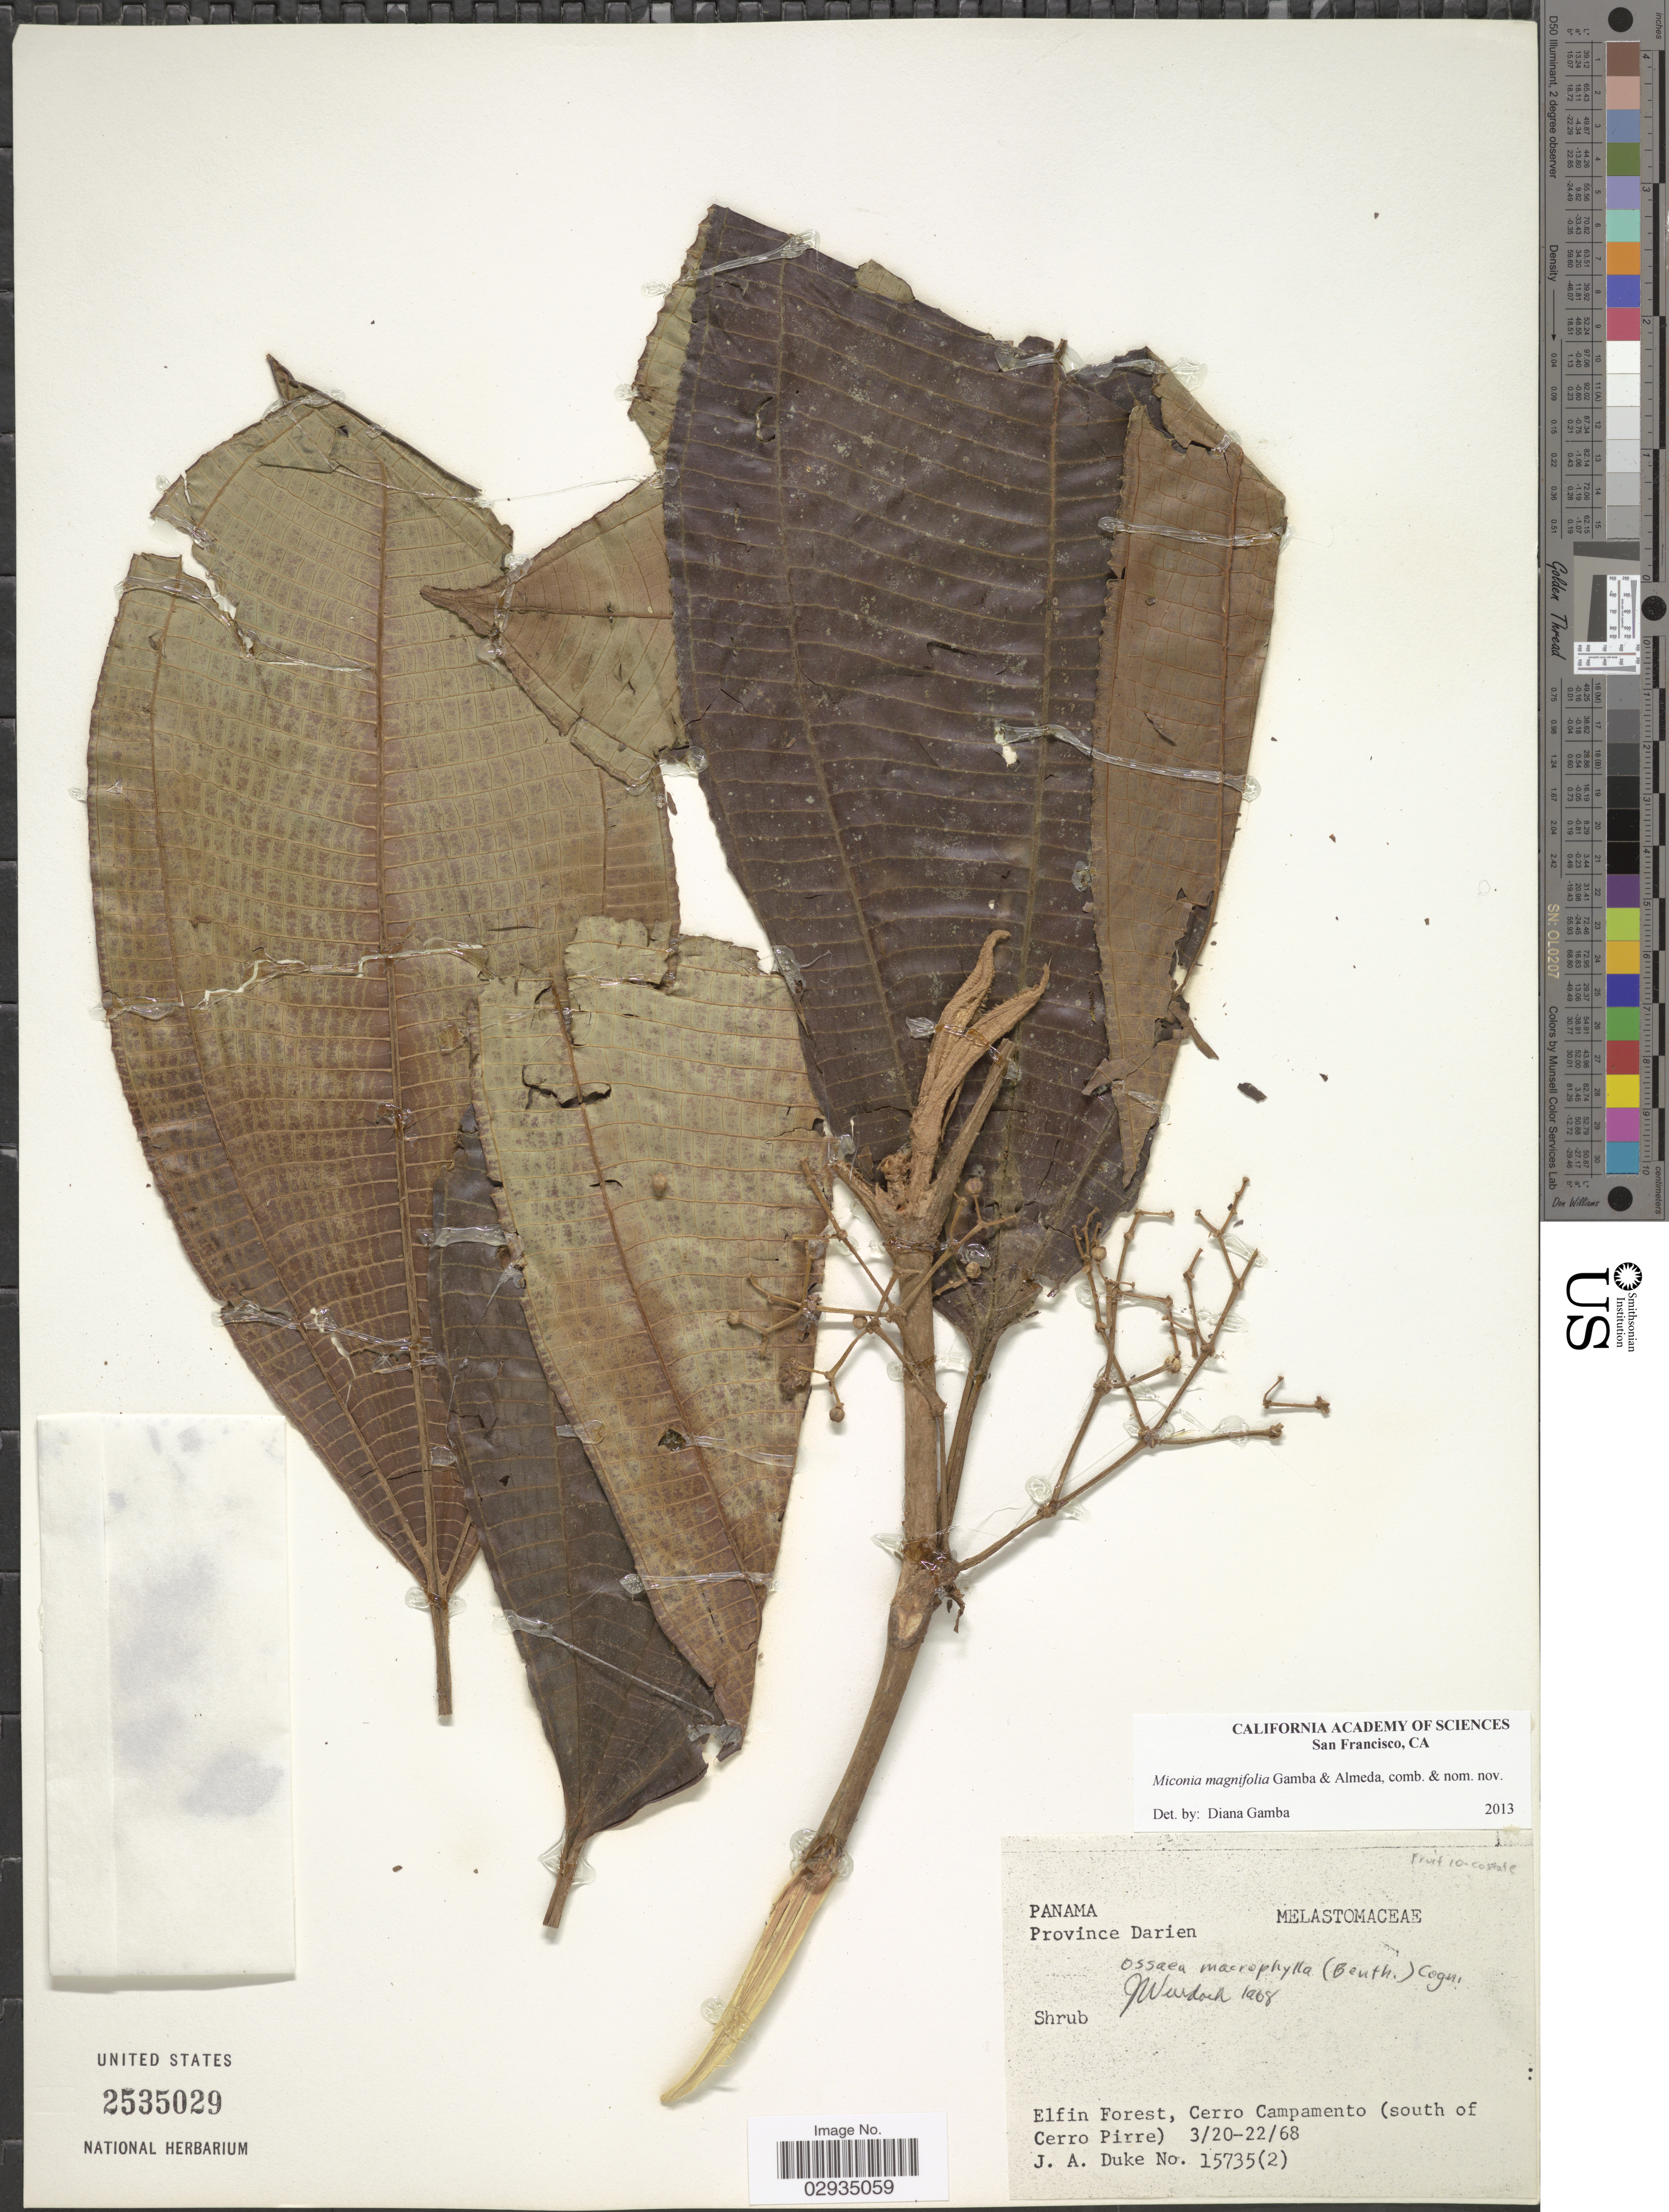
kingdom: Plantae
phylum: Tracheophyta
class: Magnoliopsida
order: Myrtales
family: Melastomataceae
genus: Miconia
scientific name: Miconia magnifolia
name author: Gamba & Almeda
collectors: J. A. Duke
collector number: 15735 (2)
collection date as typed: Transcribed d/m/y: 20/3/68 to 22/3/68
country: Panama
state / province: Darién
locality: Elfin Forest, Cerro Campamento (south of Cerro Pirre).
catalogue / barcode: US 2535029